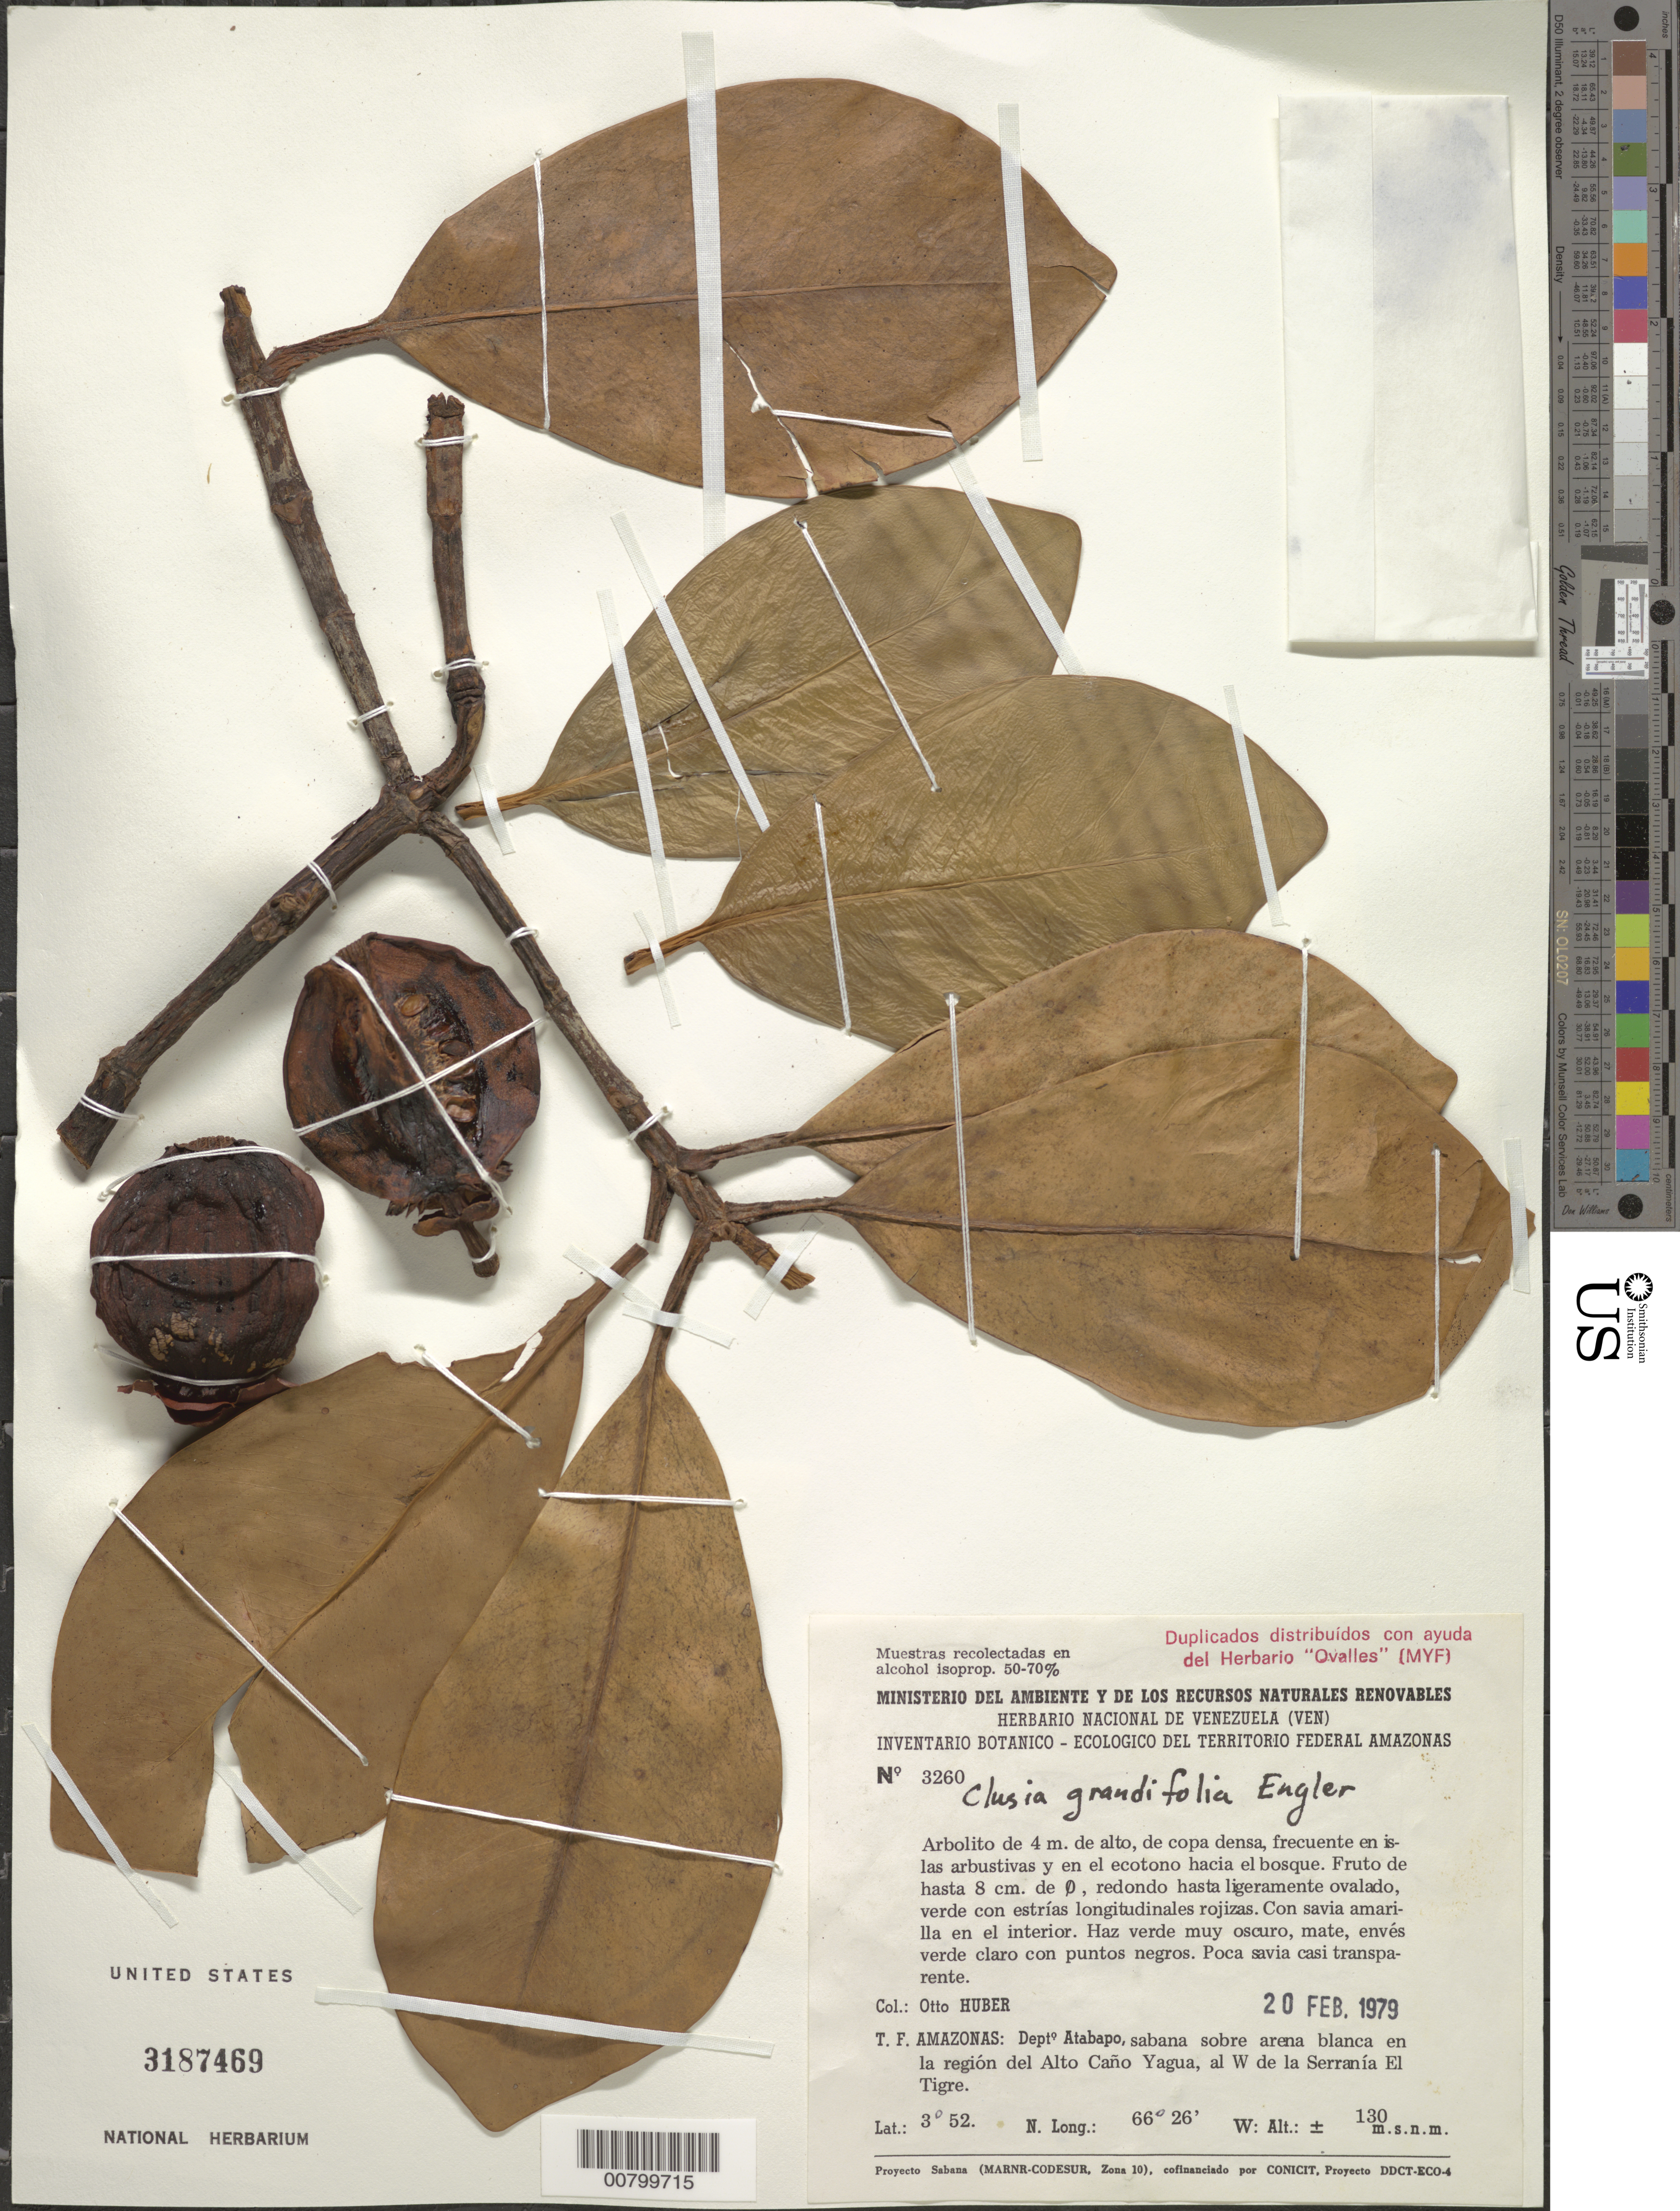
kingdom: Plantae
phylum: Tracheophyta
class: Magnoliopsida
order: Malpighiales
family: Clusiaceae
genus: Clusia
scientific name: Clusia grandifolia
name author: Engl.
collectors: O. Huber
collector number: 3260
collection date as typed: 20-Feb-79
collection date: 1979-02-20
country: Venezuela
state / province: Amazonas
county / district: Atabapo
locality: Alto Caño Yagua, W de la Serranía El Tigre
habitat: Copa densa, en islas arbustivas y en el ecotono hacia el bosque.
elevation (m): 130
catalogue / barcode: US 3187469